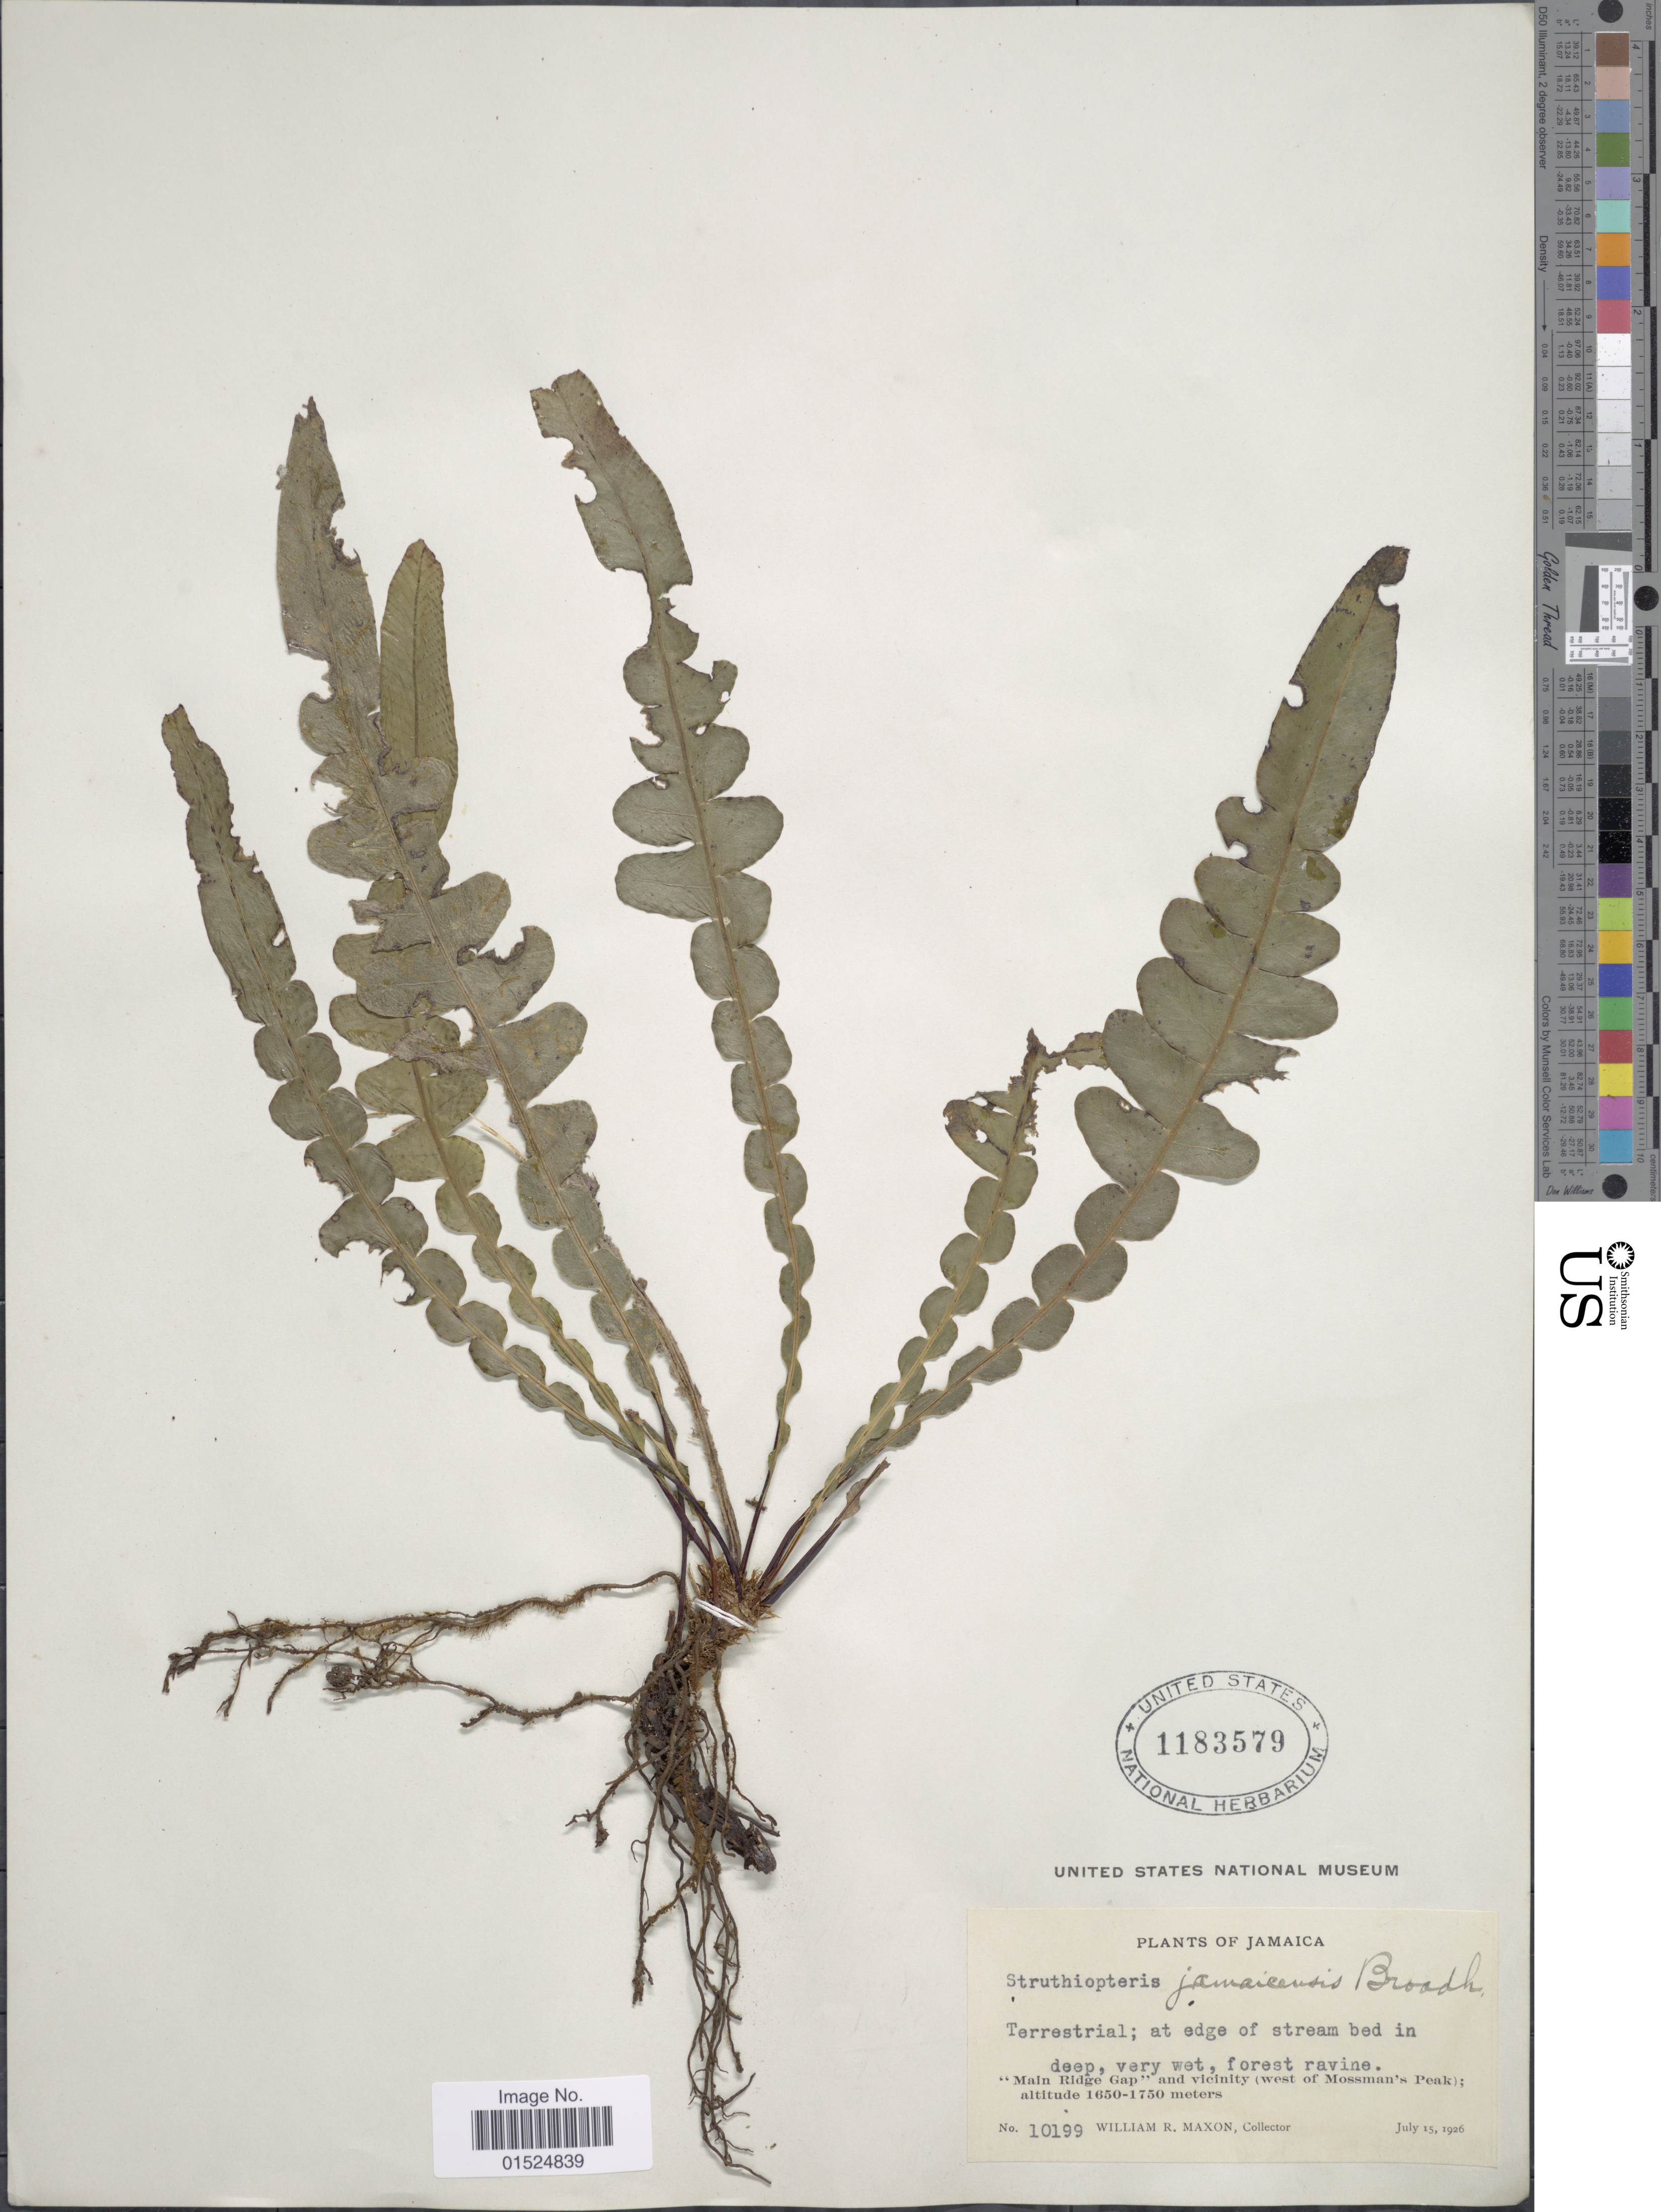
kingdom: Plantae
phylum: Tracheophyta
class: Polypodiopsida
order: Polypodiales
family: Blechnaceae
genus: Blechnum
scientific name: Blechnum jamaicense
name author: (Broadh.) C. Chr.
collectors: W. R. Maxon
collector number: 10199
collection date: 1926-07-15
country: Jamaica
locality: Main Ridge Gap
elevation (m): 1650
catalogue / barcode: US 1183579